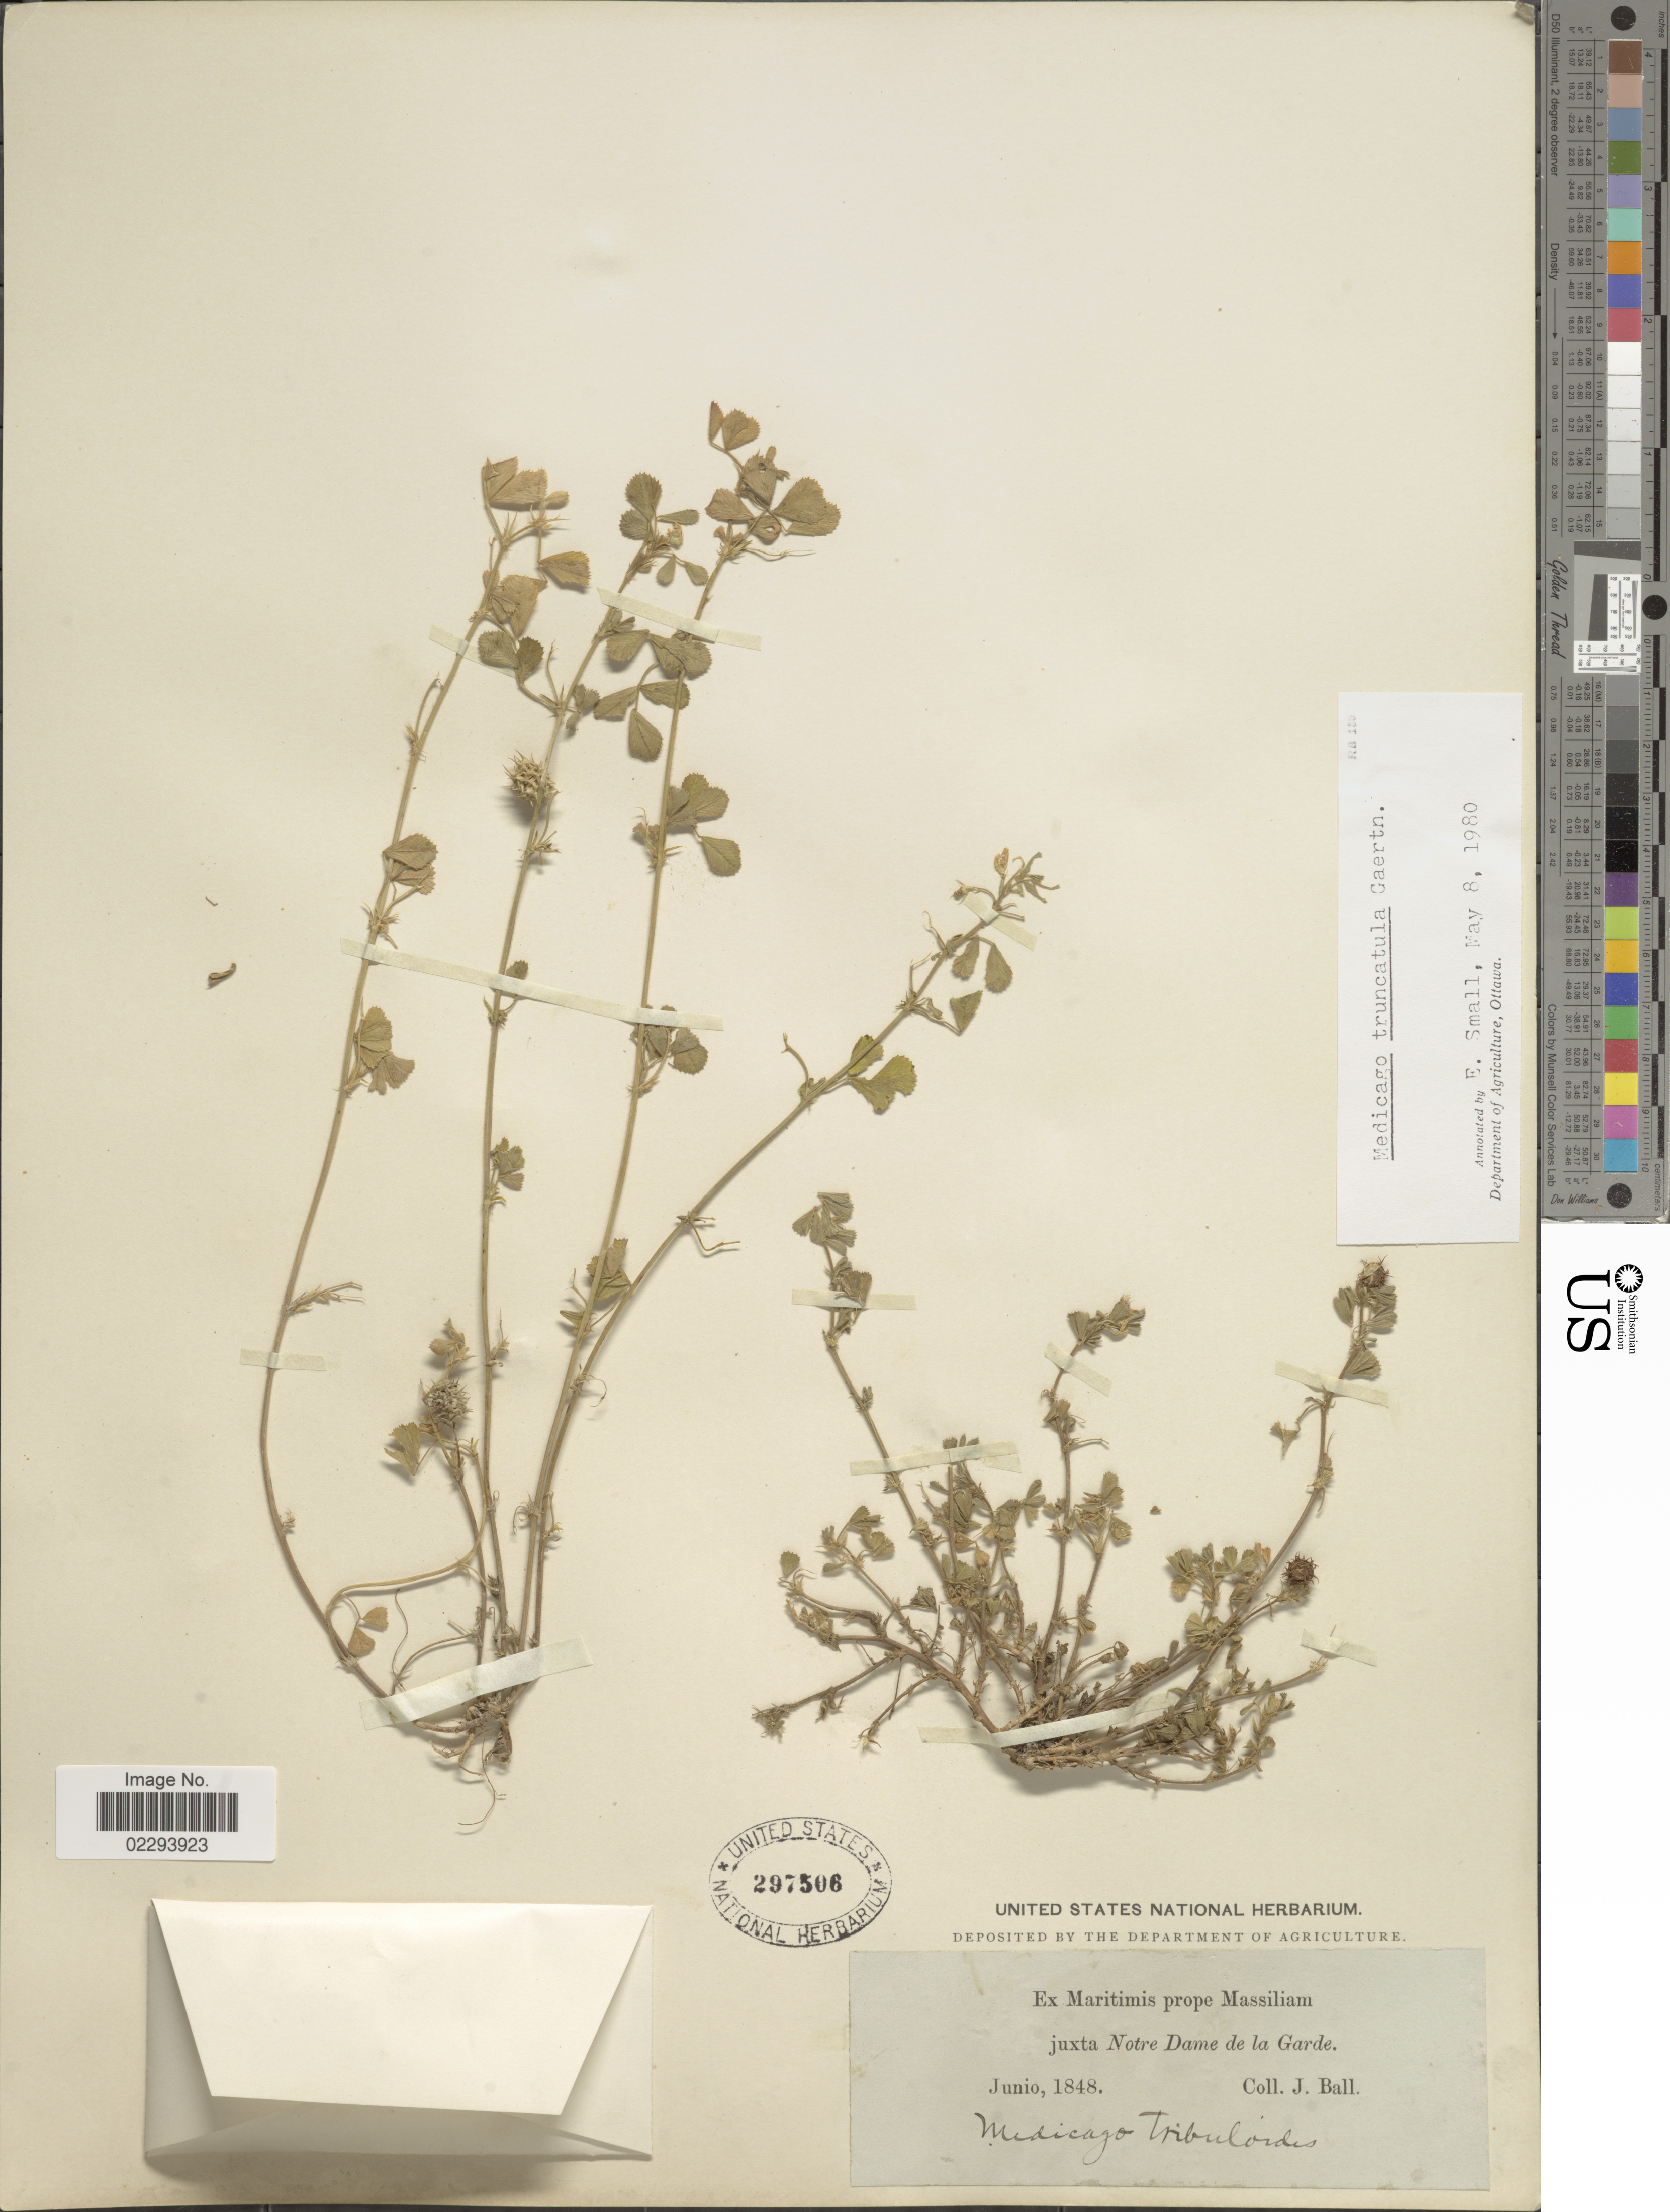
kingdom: Plantae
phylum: Tracheophyta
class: Magnoliopsida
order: Fabales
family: Fabaceae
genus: Medicago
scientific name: Medicago truncatula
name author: Gaertn.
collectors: J. Ball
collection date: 1848-06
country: France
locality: Maritimis prope Massiliam, juxta Norte Dame de la Garde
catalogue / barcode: US 297506